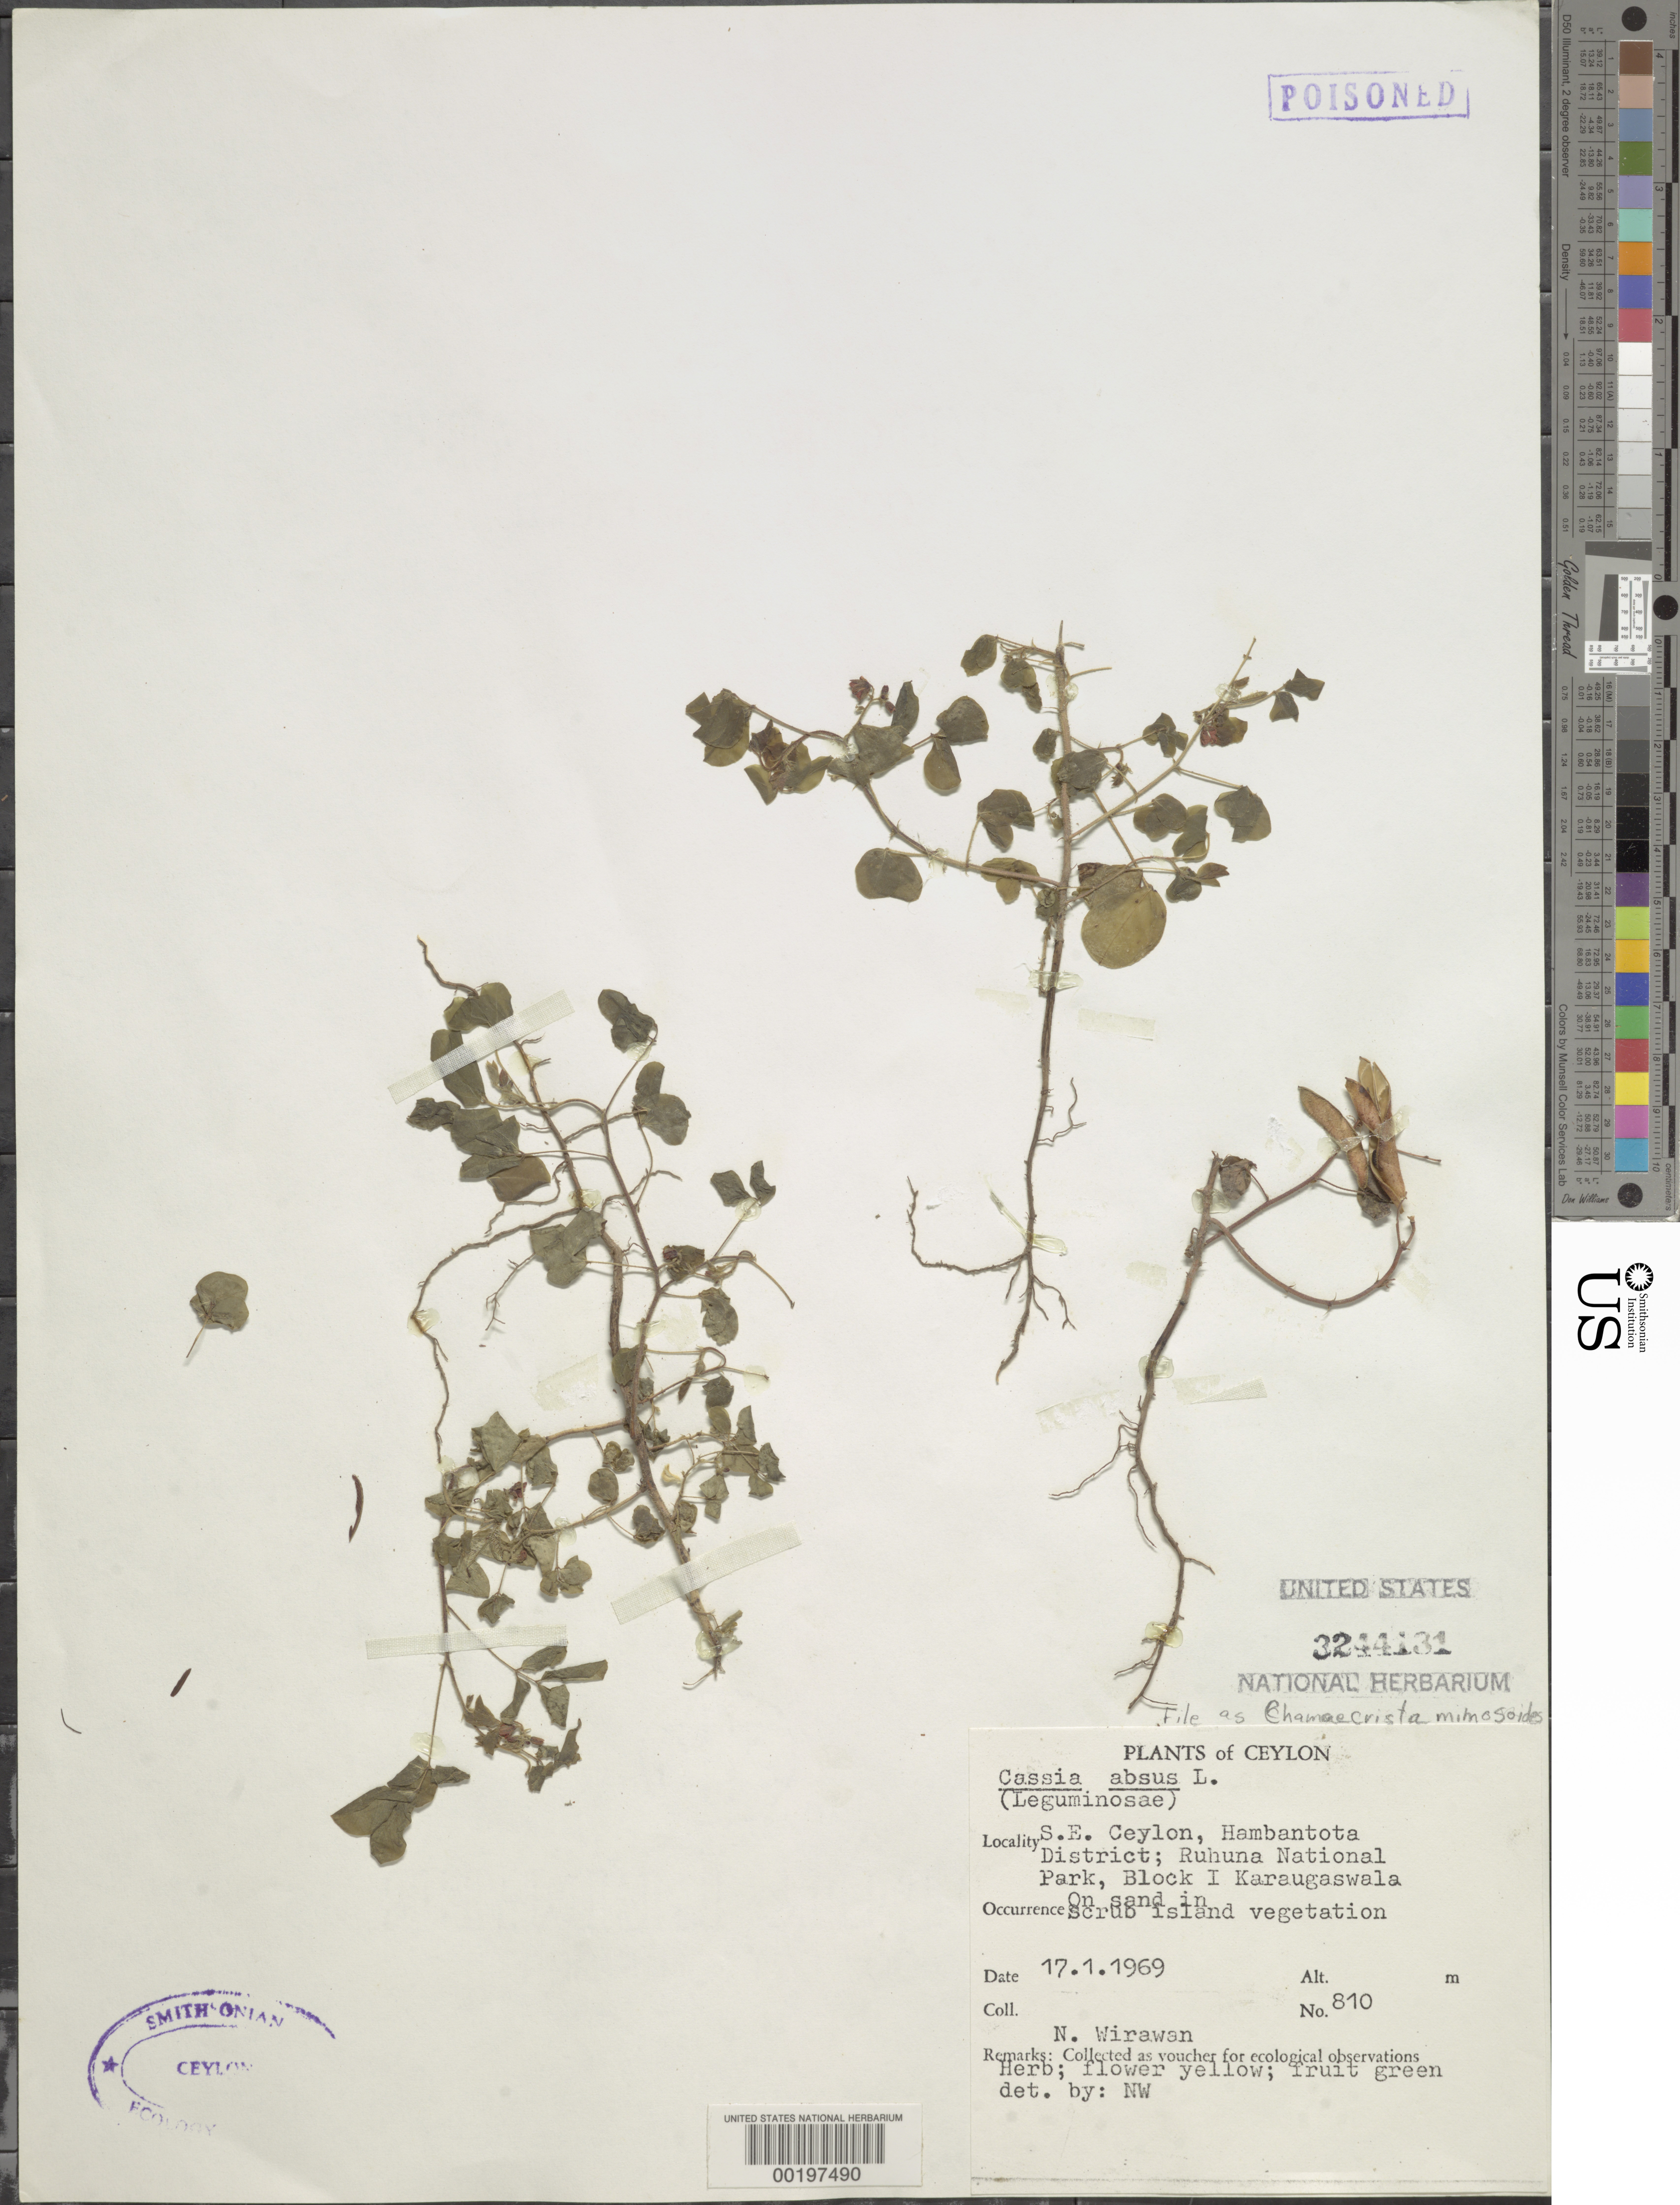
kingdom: Plantae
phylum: Tracheophyta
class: Magnoliopsida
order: Fabales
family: Fabaceae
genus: Chamaecrista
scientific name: Chamaecrista mimosoides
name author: (L.) Greene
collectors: N. Wirawan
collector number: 810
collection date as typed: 17 Jan 1969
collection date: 1969-01-17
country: Sri Lanka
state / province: Southern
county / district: Hambantota Dist.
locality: Ruhuna national park, block i karaugaswala in scrub island vegetation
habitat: On sand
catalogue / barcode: US 3244131